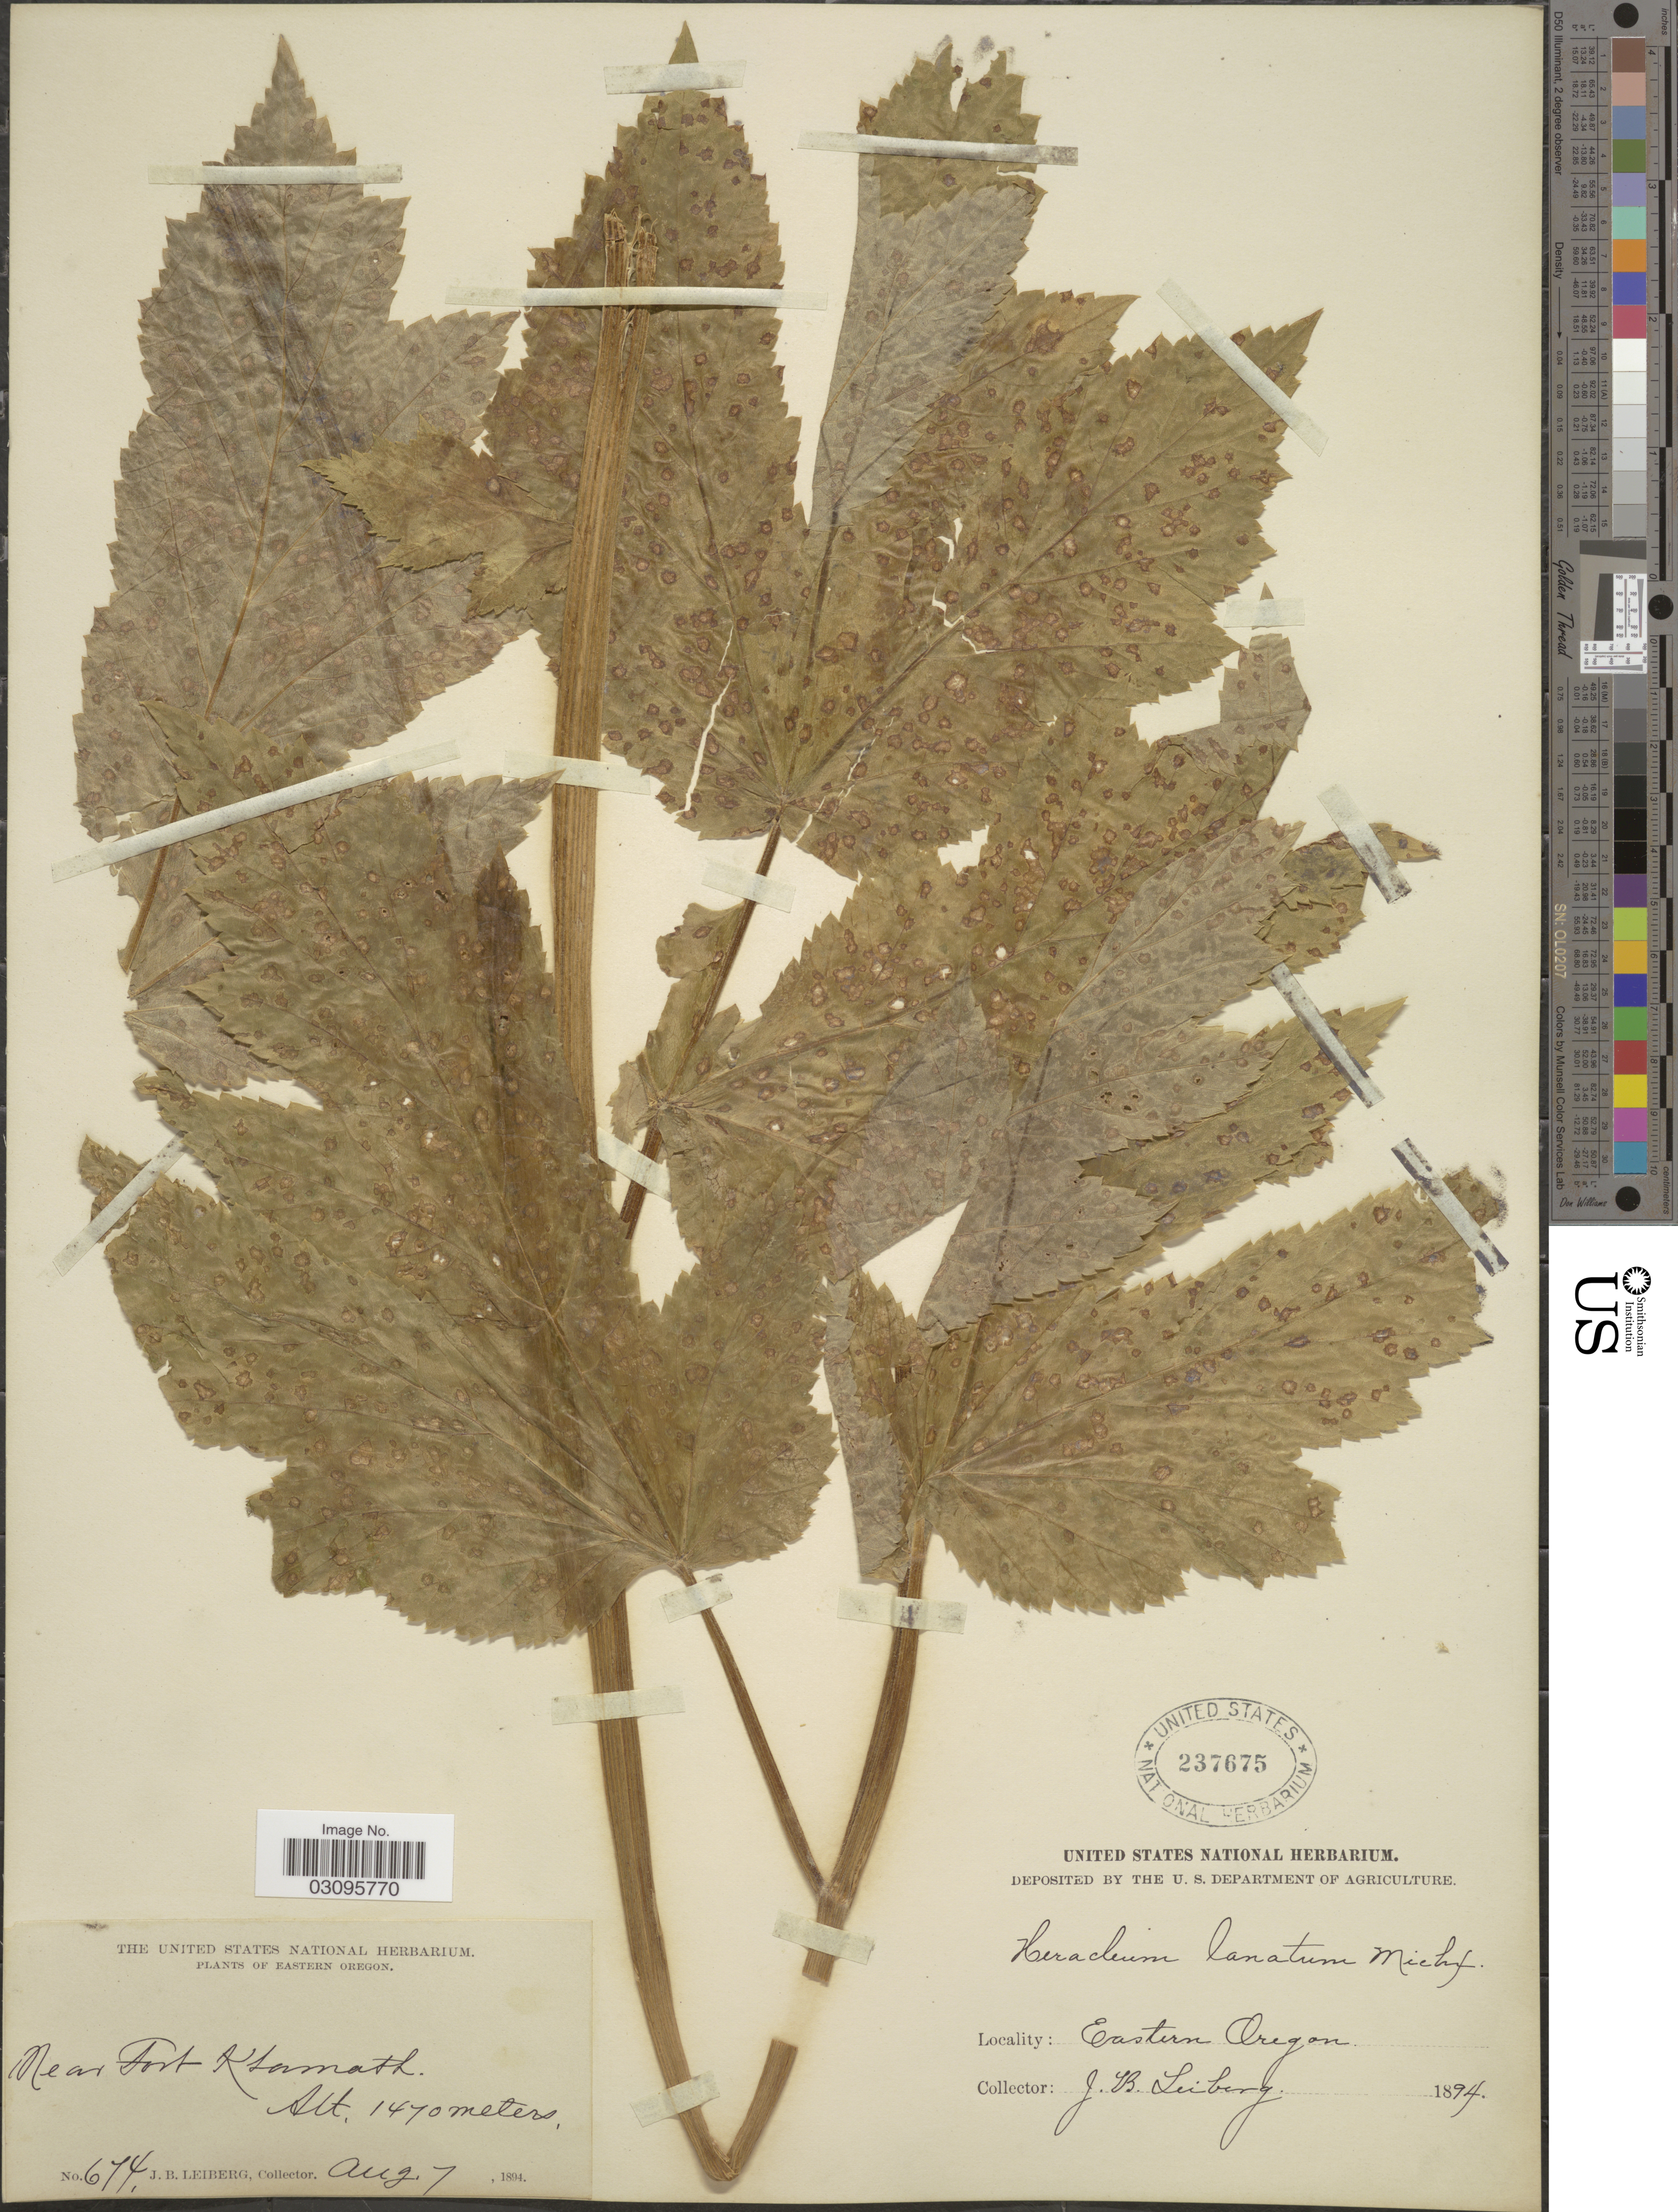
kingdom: Plantae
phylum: Tracheophyta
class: Magnoliopsida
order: Apiales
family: Apiaceae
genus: Heracleum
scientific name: Heracleum lanatum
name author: Michx.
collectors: J. B. Leiberg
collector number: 674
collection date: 1894-08-07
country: United States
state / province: Oregon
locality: Eastern Oregon. Near Fort Klamath.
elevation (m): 1470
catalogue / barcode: US 237675